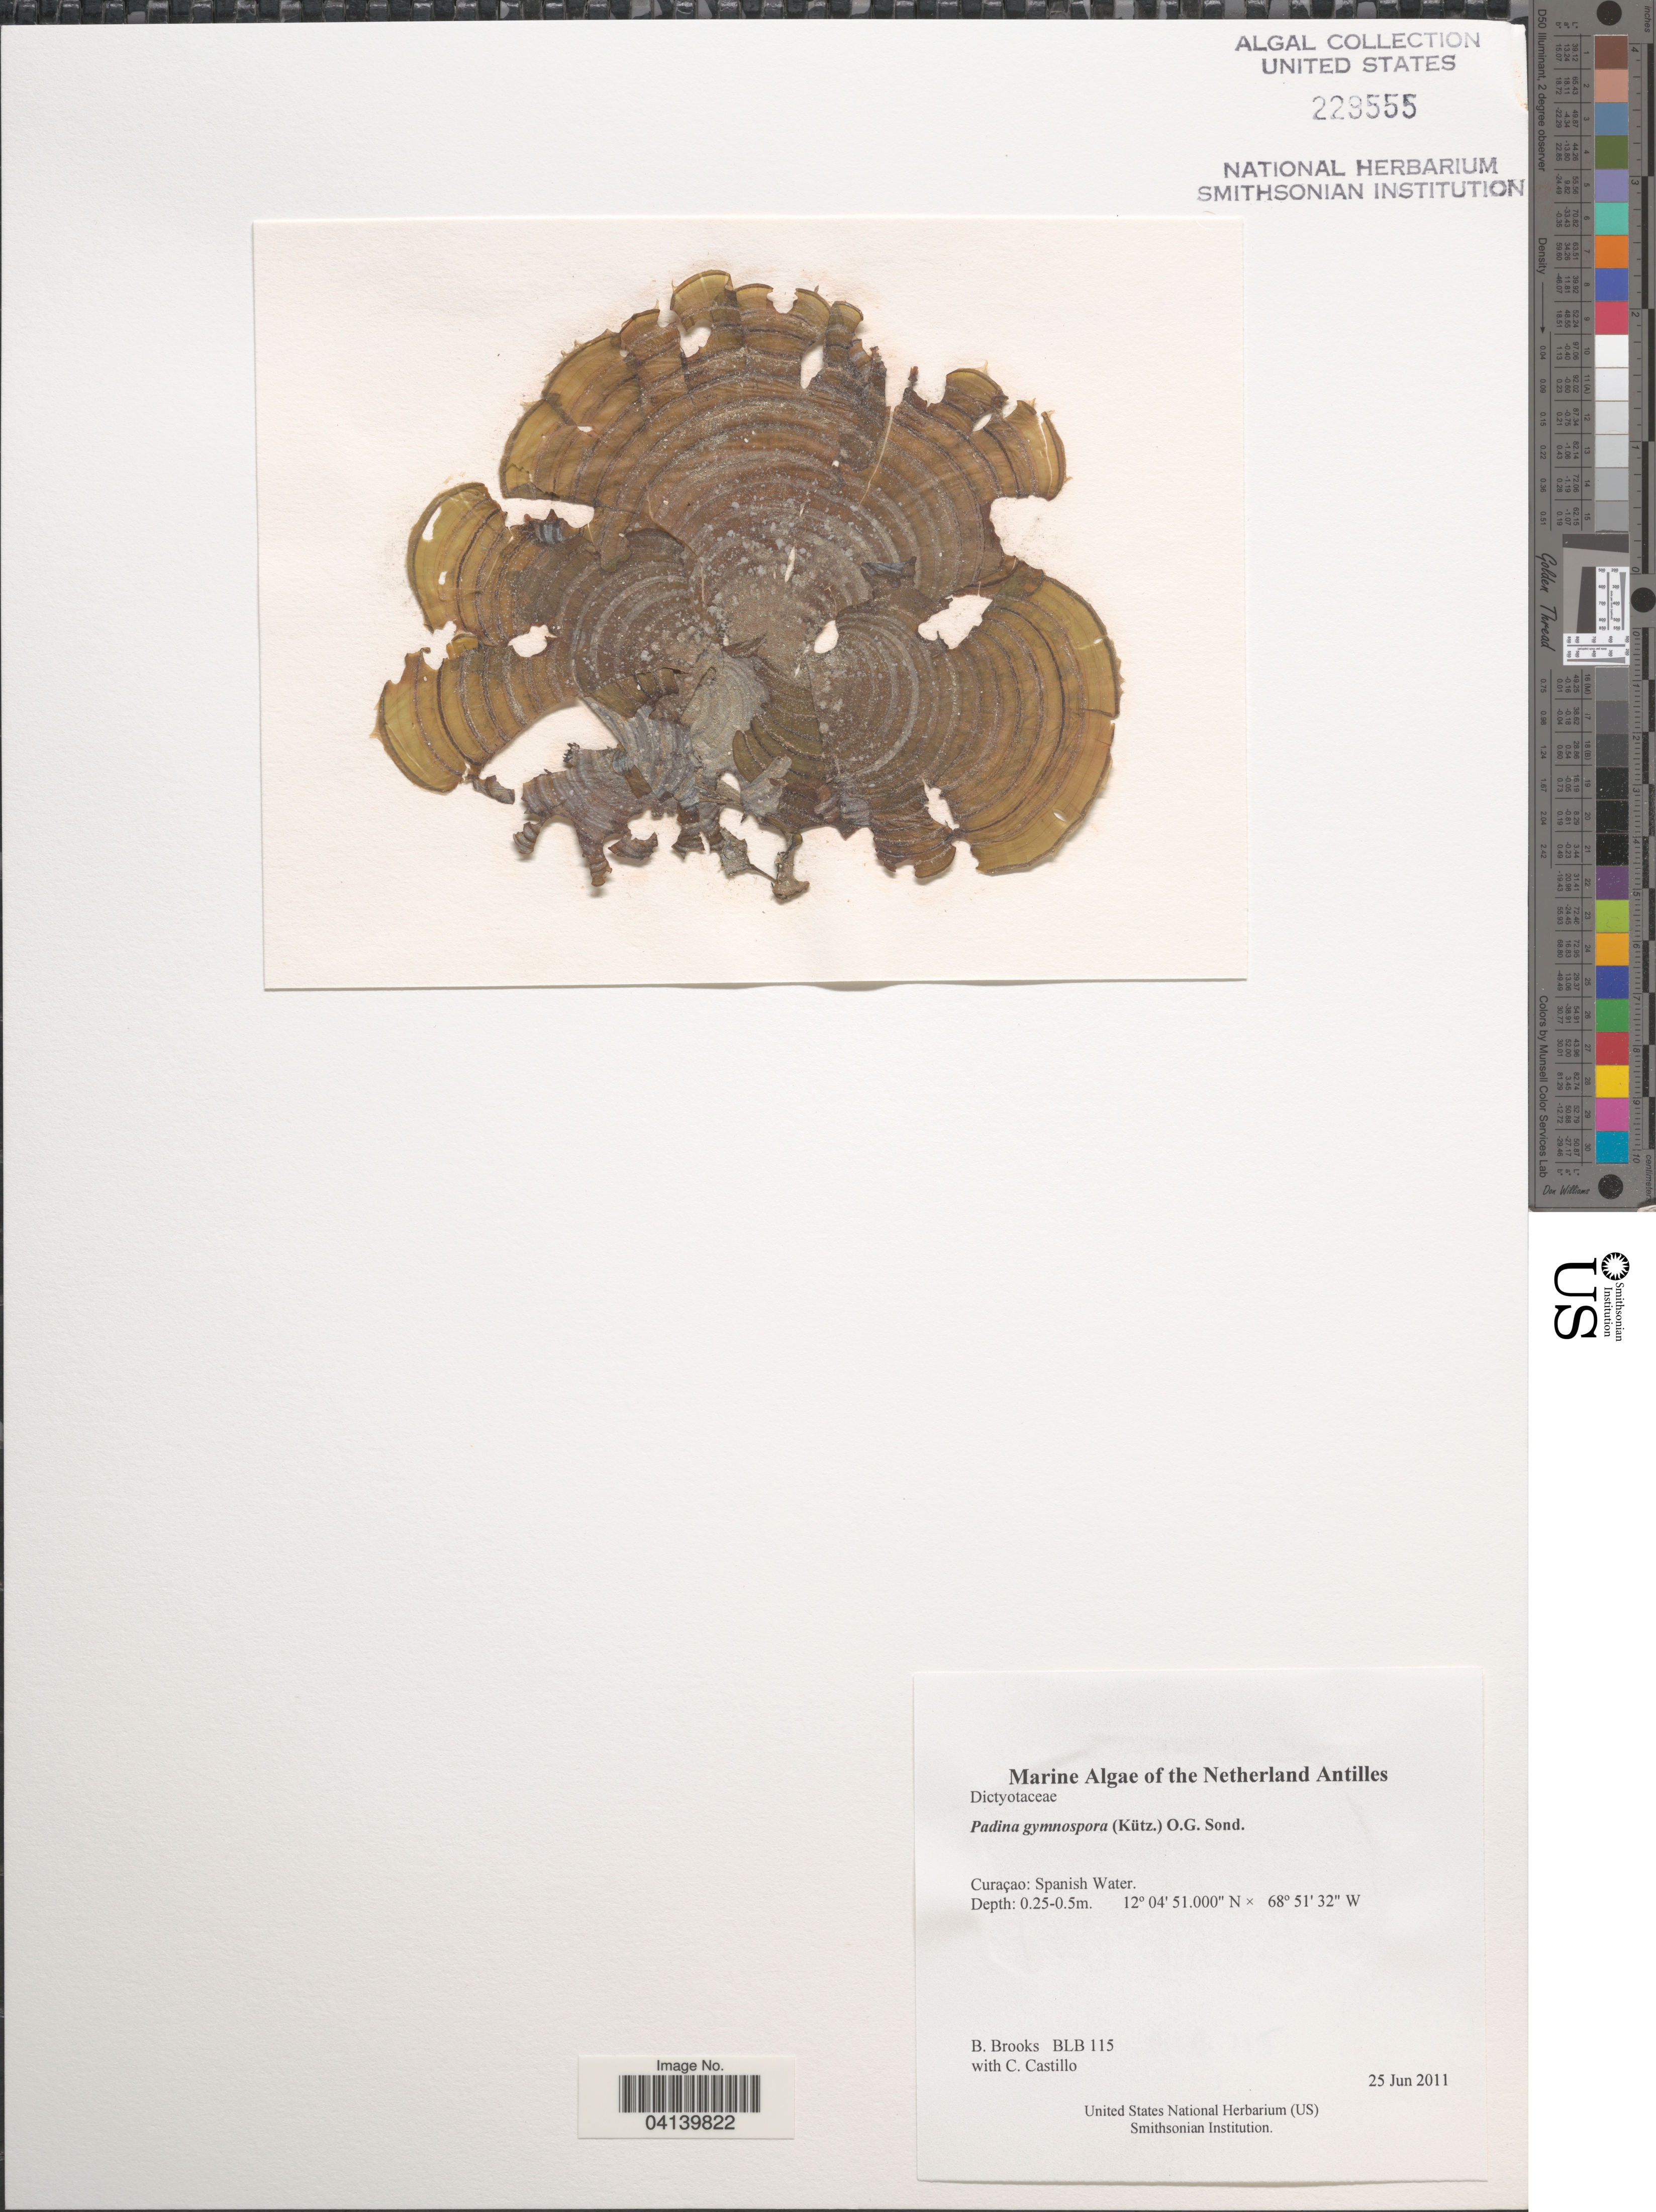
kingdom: Chromista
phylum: Ochrophyta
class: Phaeophyceae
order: Dictyotales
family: Dictyotaceae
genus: Padina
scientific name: Padina gymnospora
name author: (Kütz.) O.G. Sond.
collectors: B. Brooks & C. Castillo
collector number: BLB 115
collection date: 2011-06-25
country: Curaçao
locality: The Netherland Antilles. Spanish Water.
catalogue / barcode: US 229555